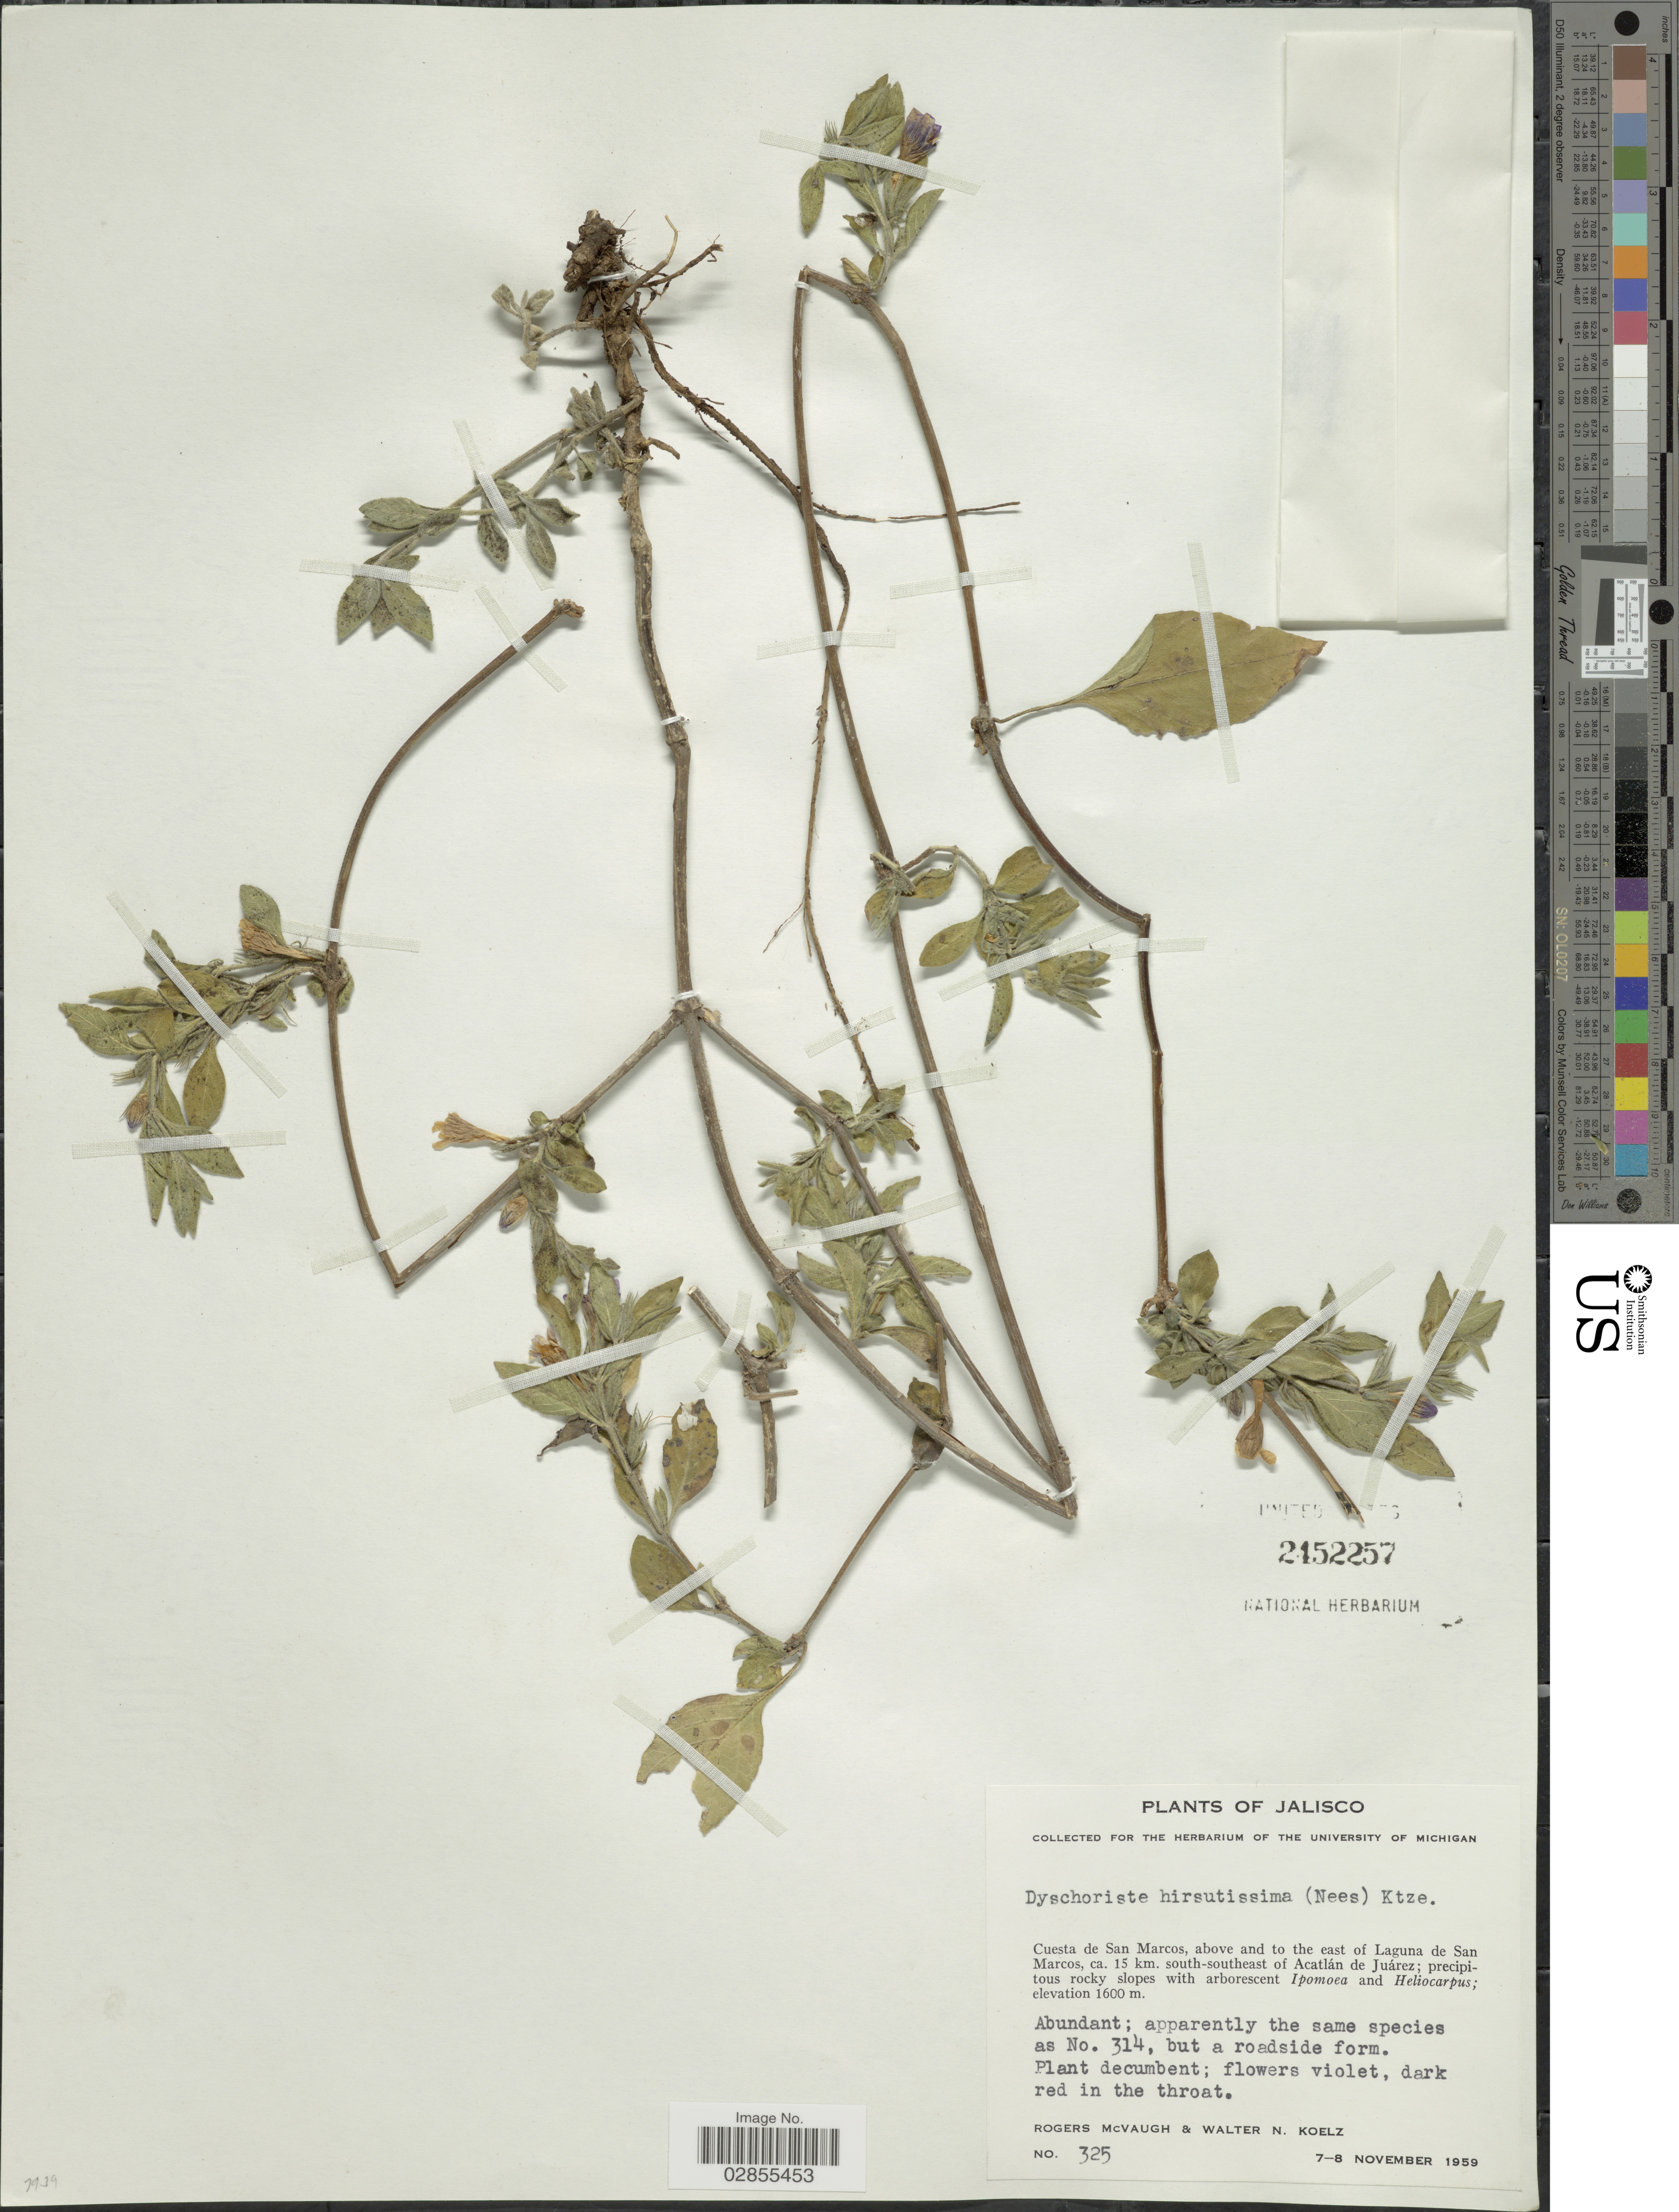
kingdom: Plantae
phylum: Tracheophyta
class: Magnoliopsida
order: Lamiales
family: Acanthaceae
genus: Dyschoriste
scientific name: Dyschoriste hirsutissima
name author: (Nees) Kuntze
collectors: R. McVaugh & W. N. Koelz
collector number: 325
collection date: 1959-11-07/1959-11-08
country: Mexico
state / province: Jalisco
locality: Cuesta de San Marcos, above and to the east of Laguna de San Marcos, ca. 15 km. south-southeast of Acatlán de Juárez,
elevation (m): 1600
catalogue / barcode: US 2452257